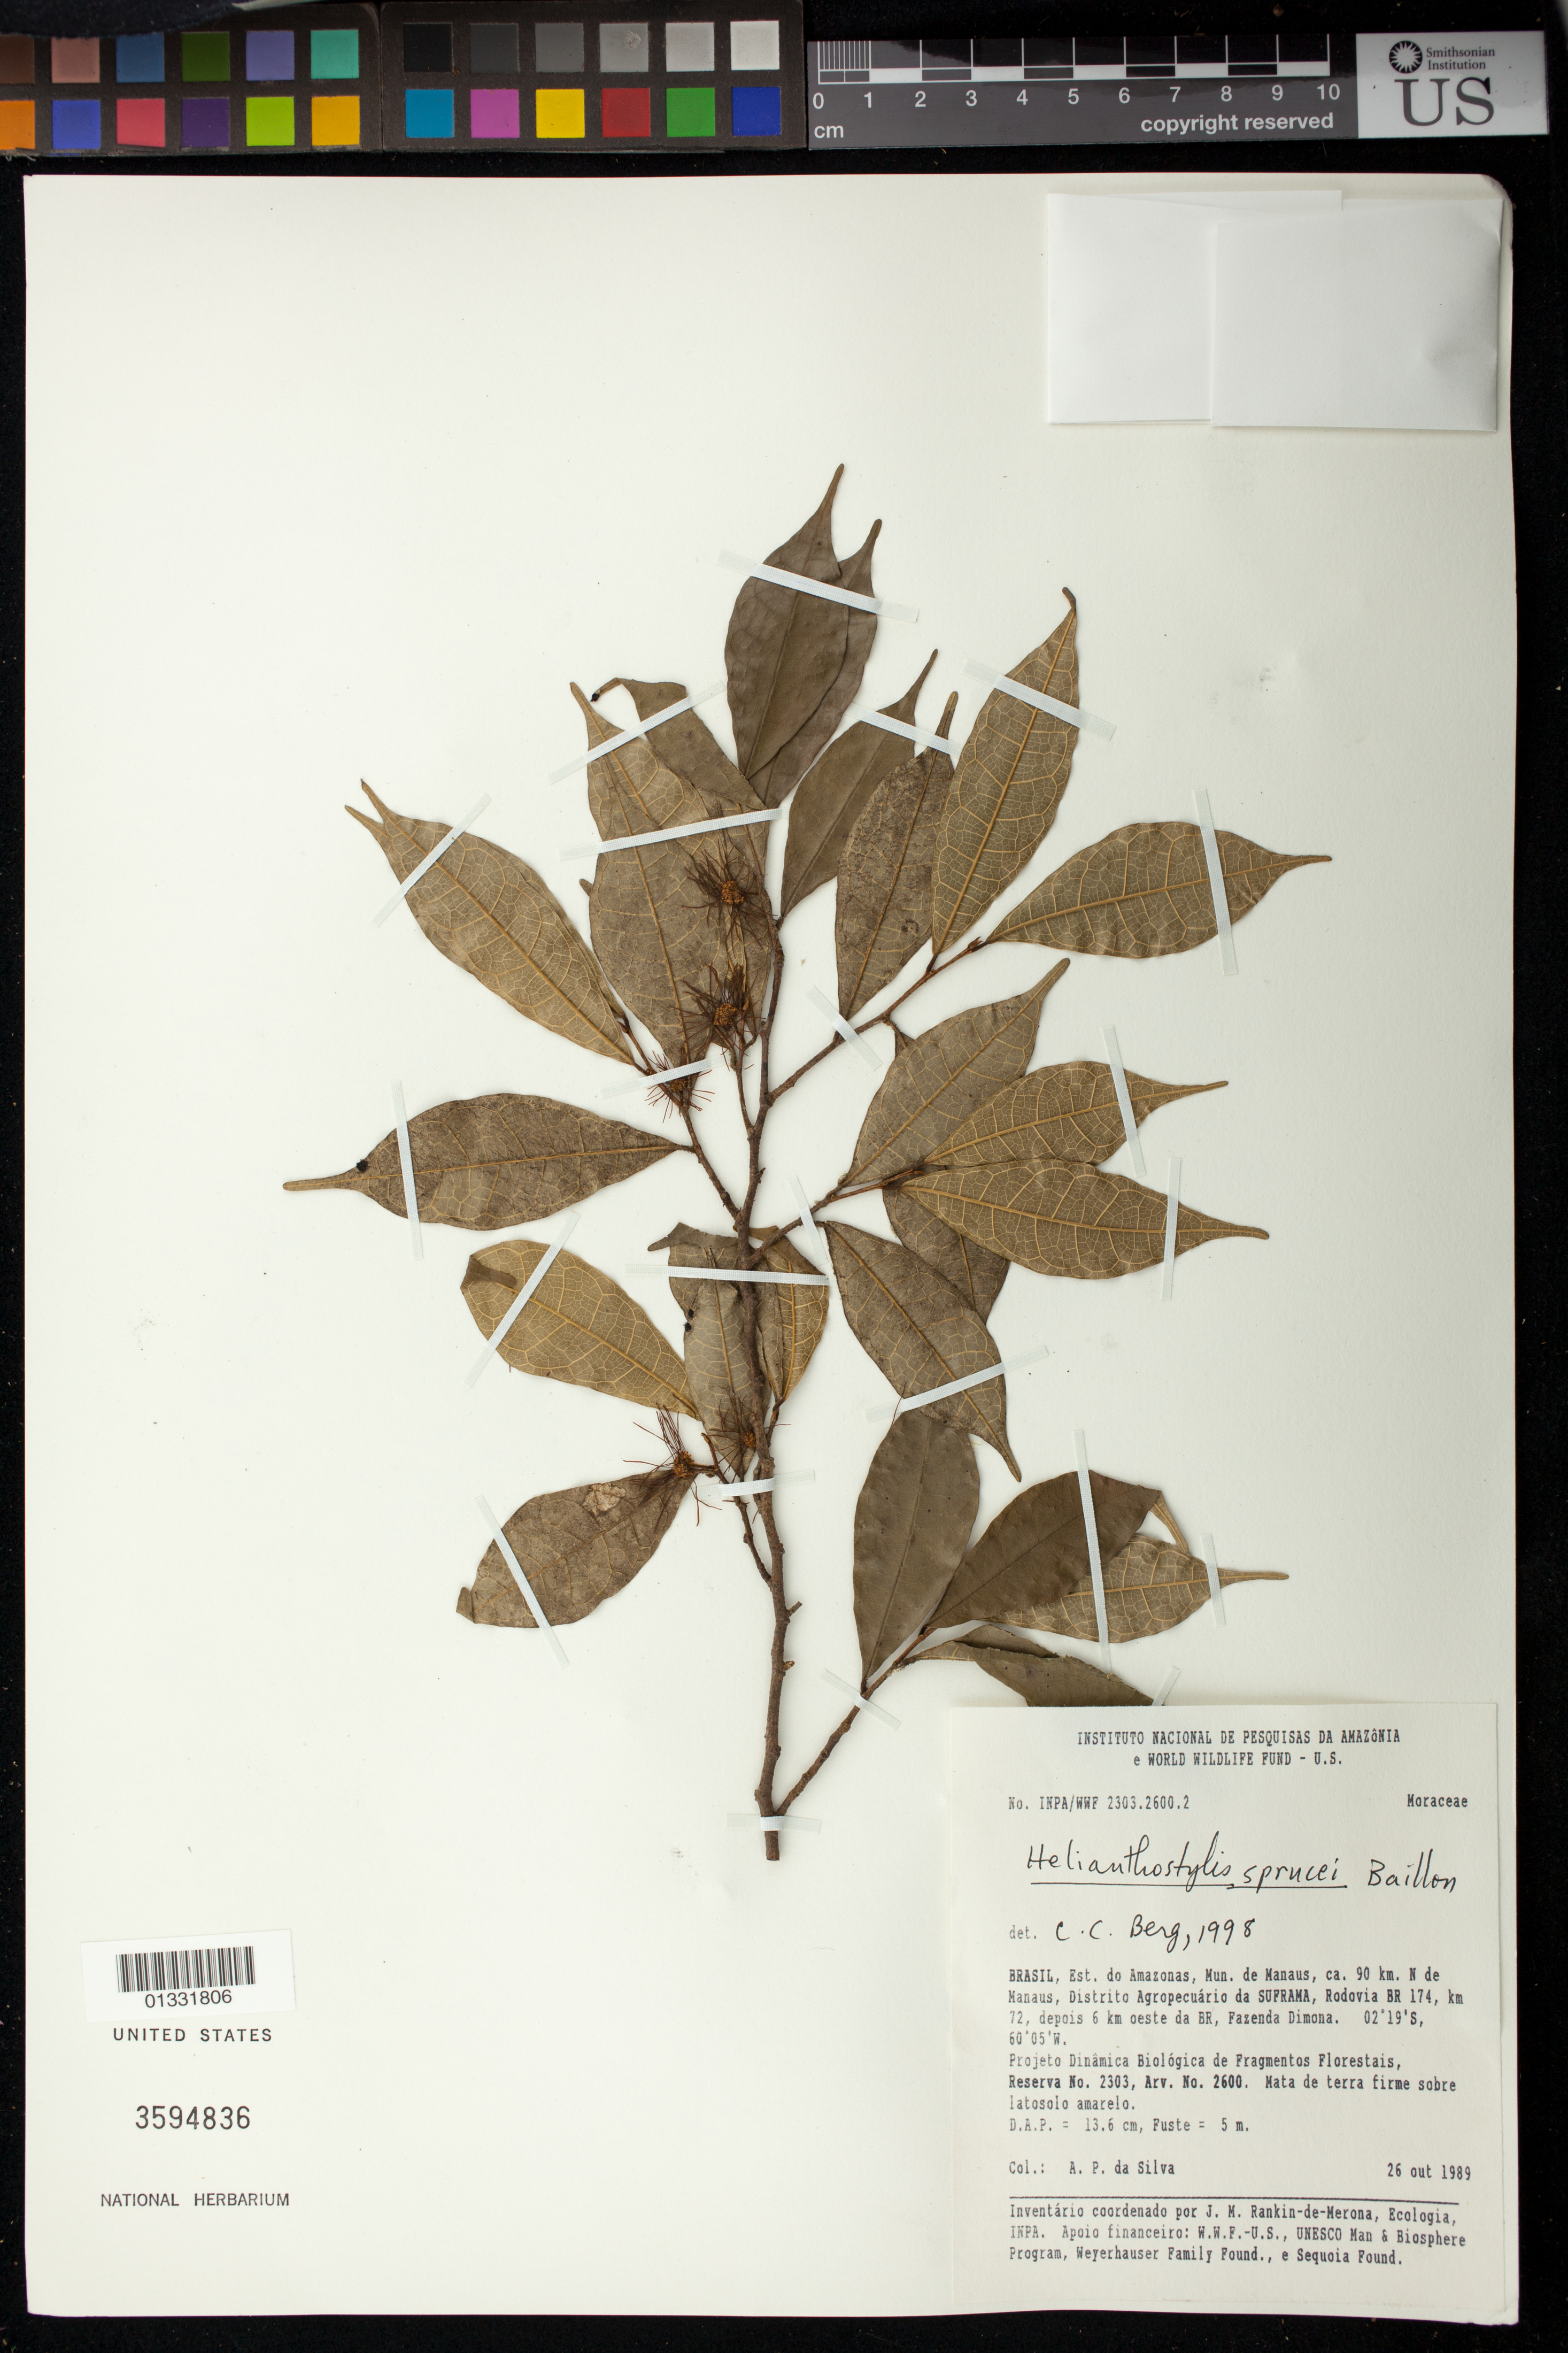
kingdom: Plantae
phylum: Tracheophyta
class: Magnoliopsida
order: Rosales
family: Moraceae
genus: Brosimum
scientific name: Brosimum sprucei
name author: (Baill.) E. M. Gardner & Zerega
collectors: A. P. Silva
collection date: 1989-10-26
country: Brazil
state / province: Amazonas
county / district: Manaus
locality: Ca. 90 Km N de Manaus, Distrito Agropecuário da SUFRAMA, Rodovia BR 174, Km 72, depois 6 Km oeste da BR, Fazenda Dimona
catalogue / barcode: US 3594836